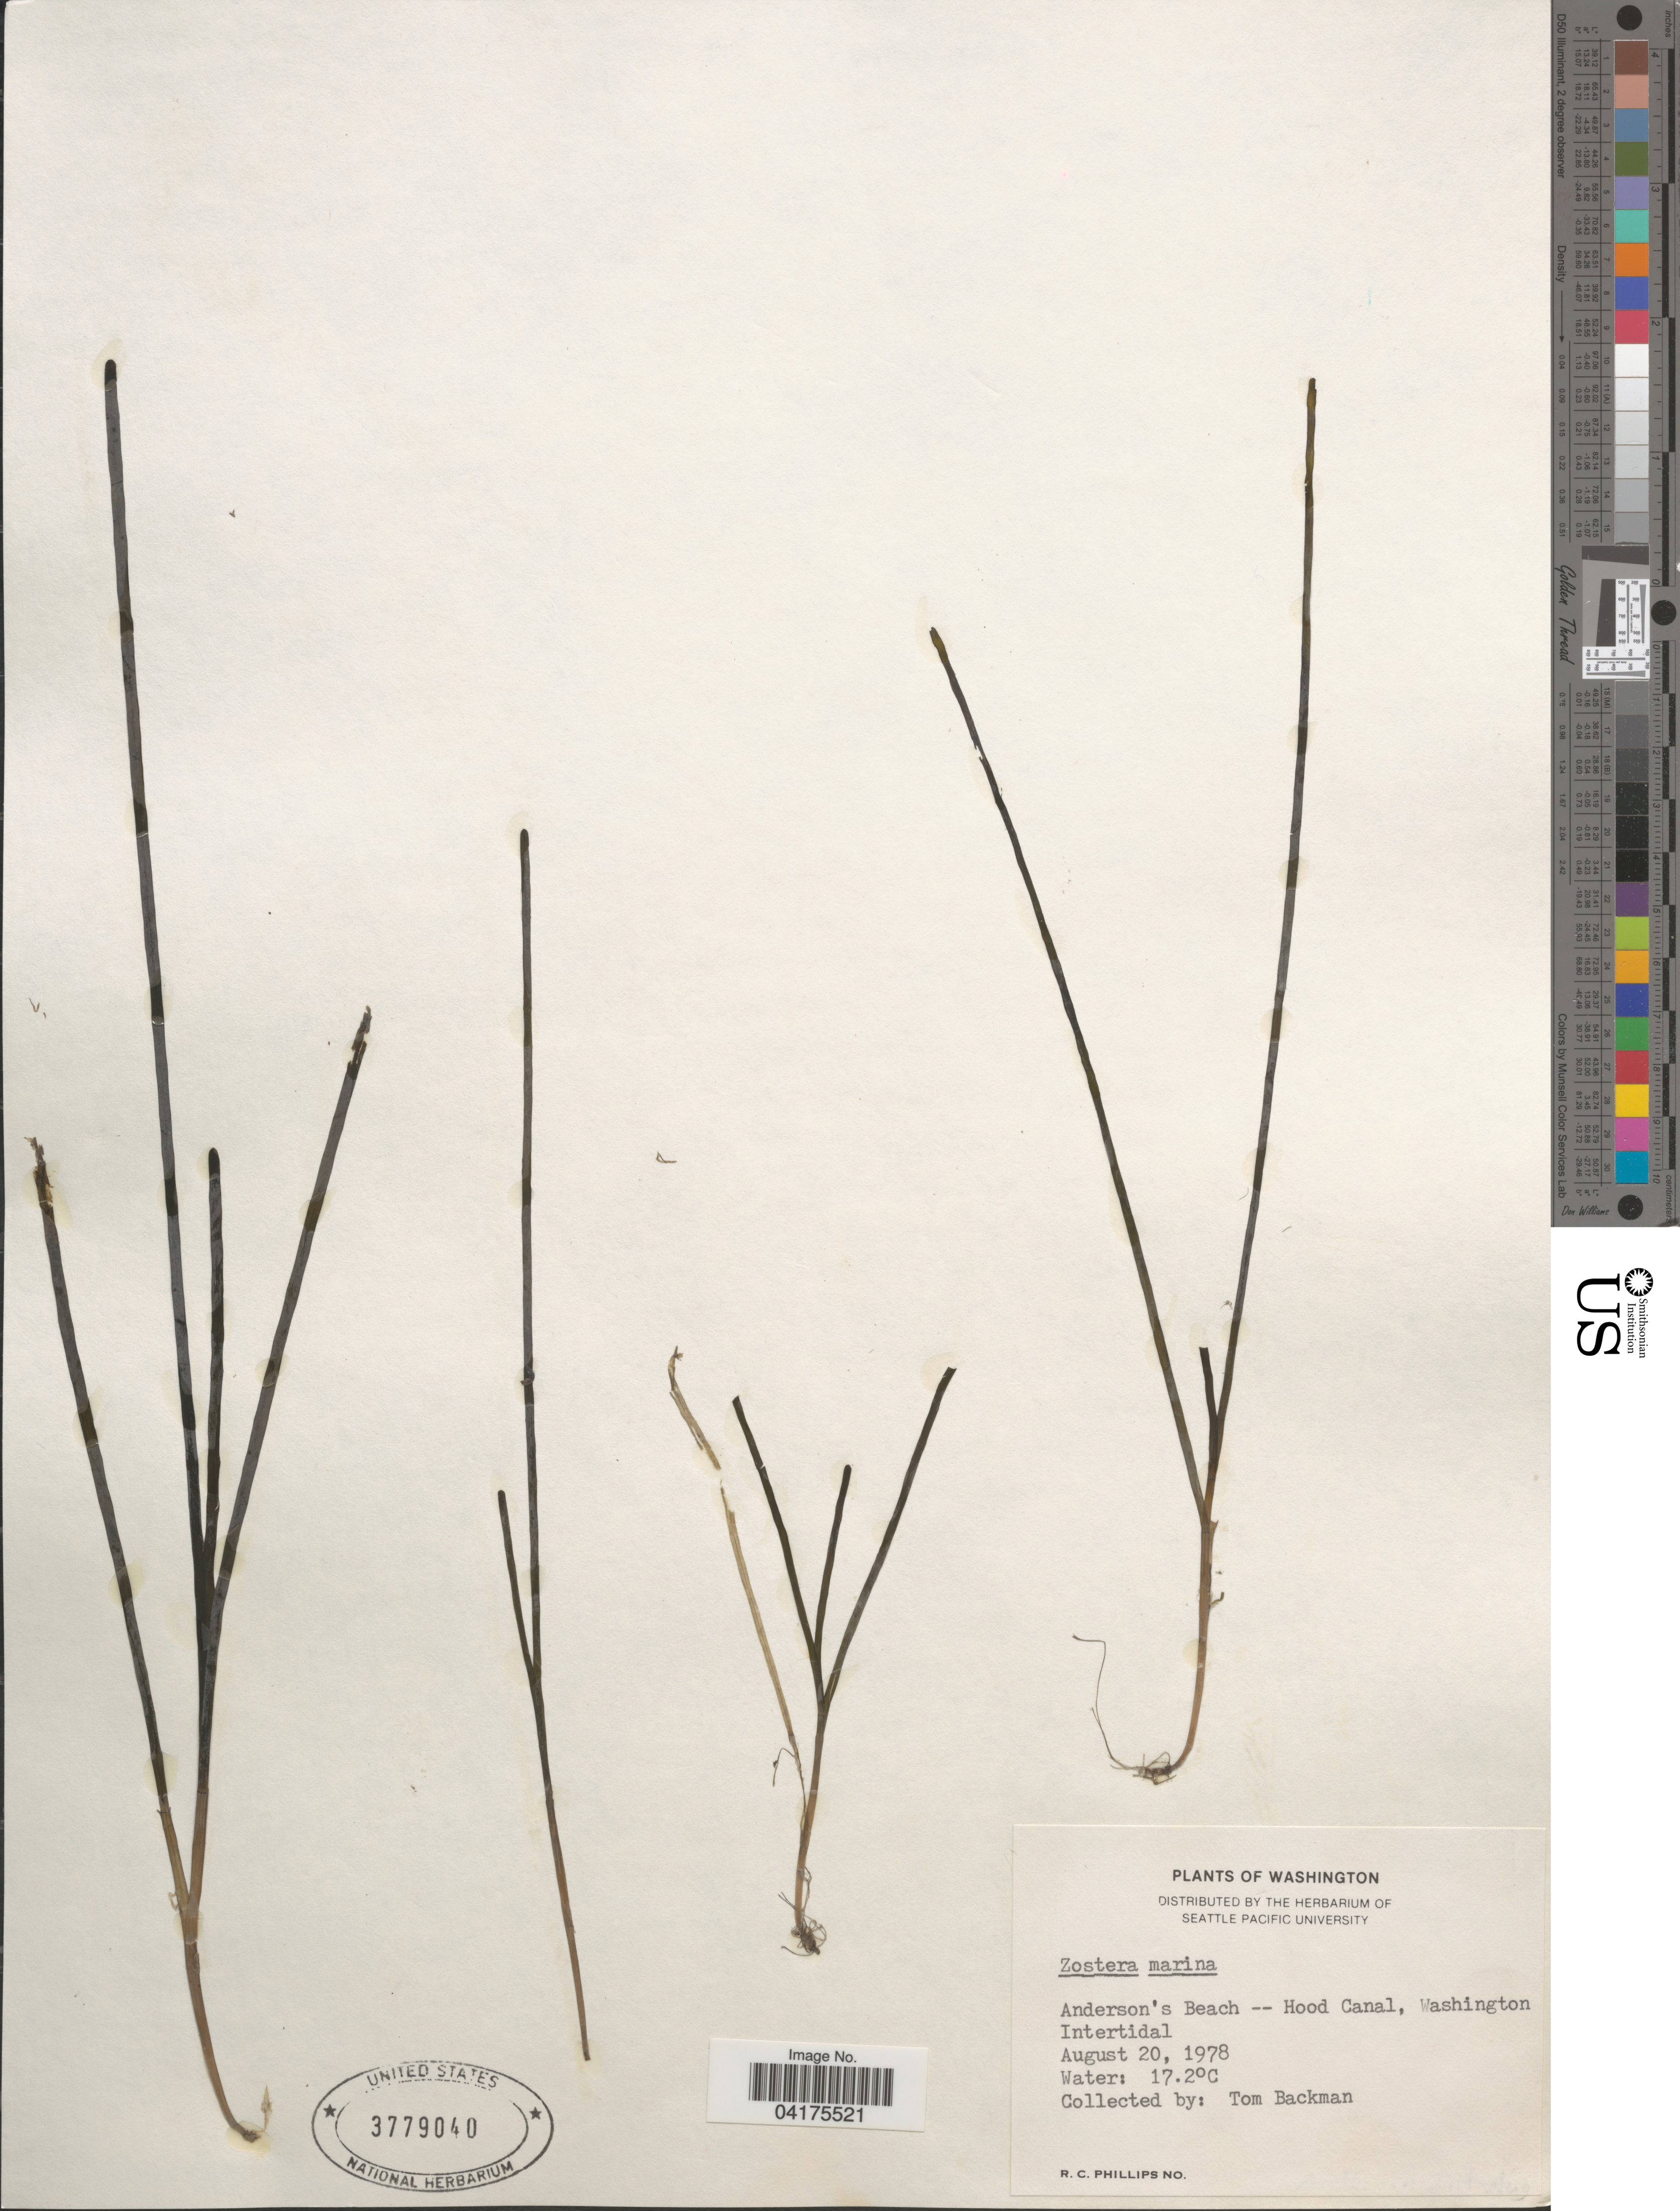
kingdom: Plantae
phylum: Tracheophyta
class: Liliopsida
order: Alismatales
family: Zosteraceae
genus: Zostera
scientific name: Zostera marina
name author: L.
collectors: T. Backman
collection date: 1978-08-20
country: United States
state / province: Washington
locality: Anderson's Beach -- Hood Canal.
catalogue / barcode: US 3779040